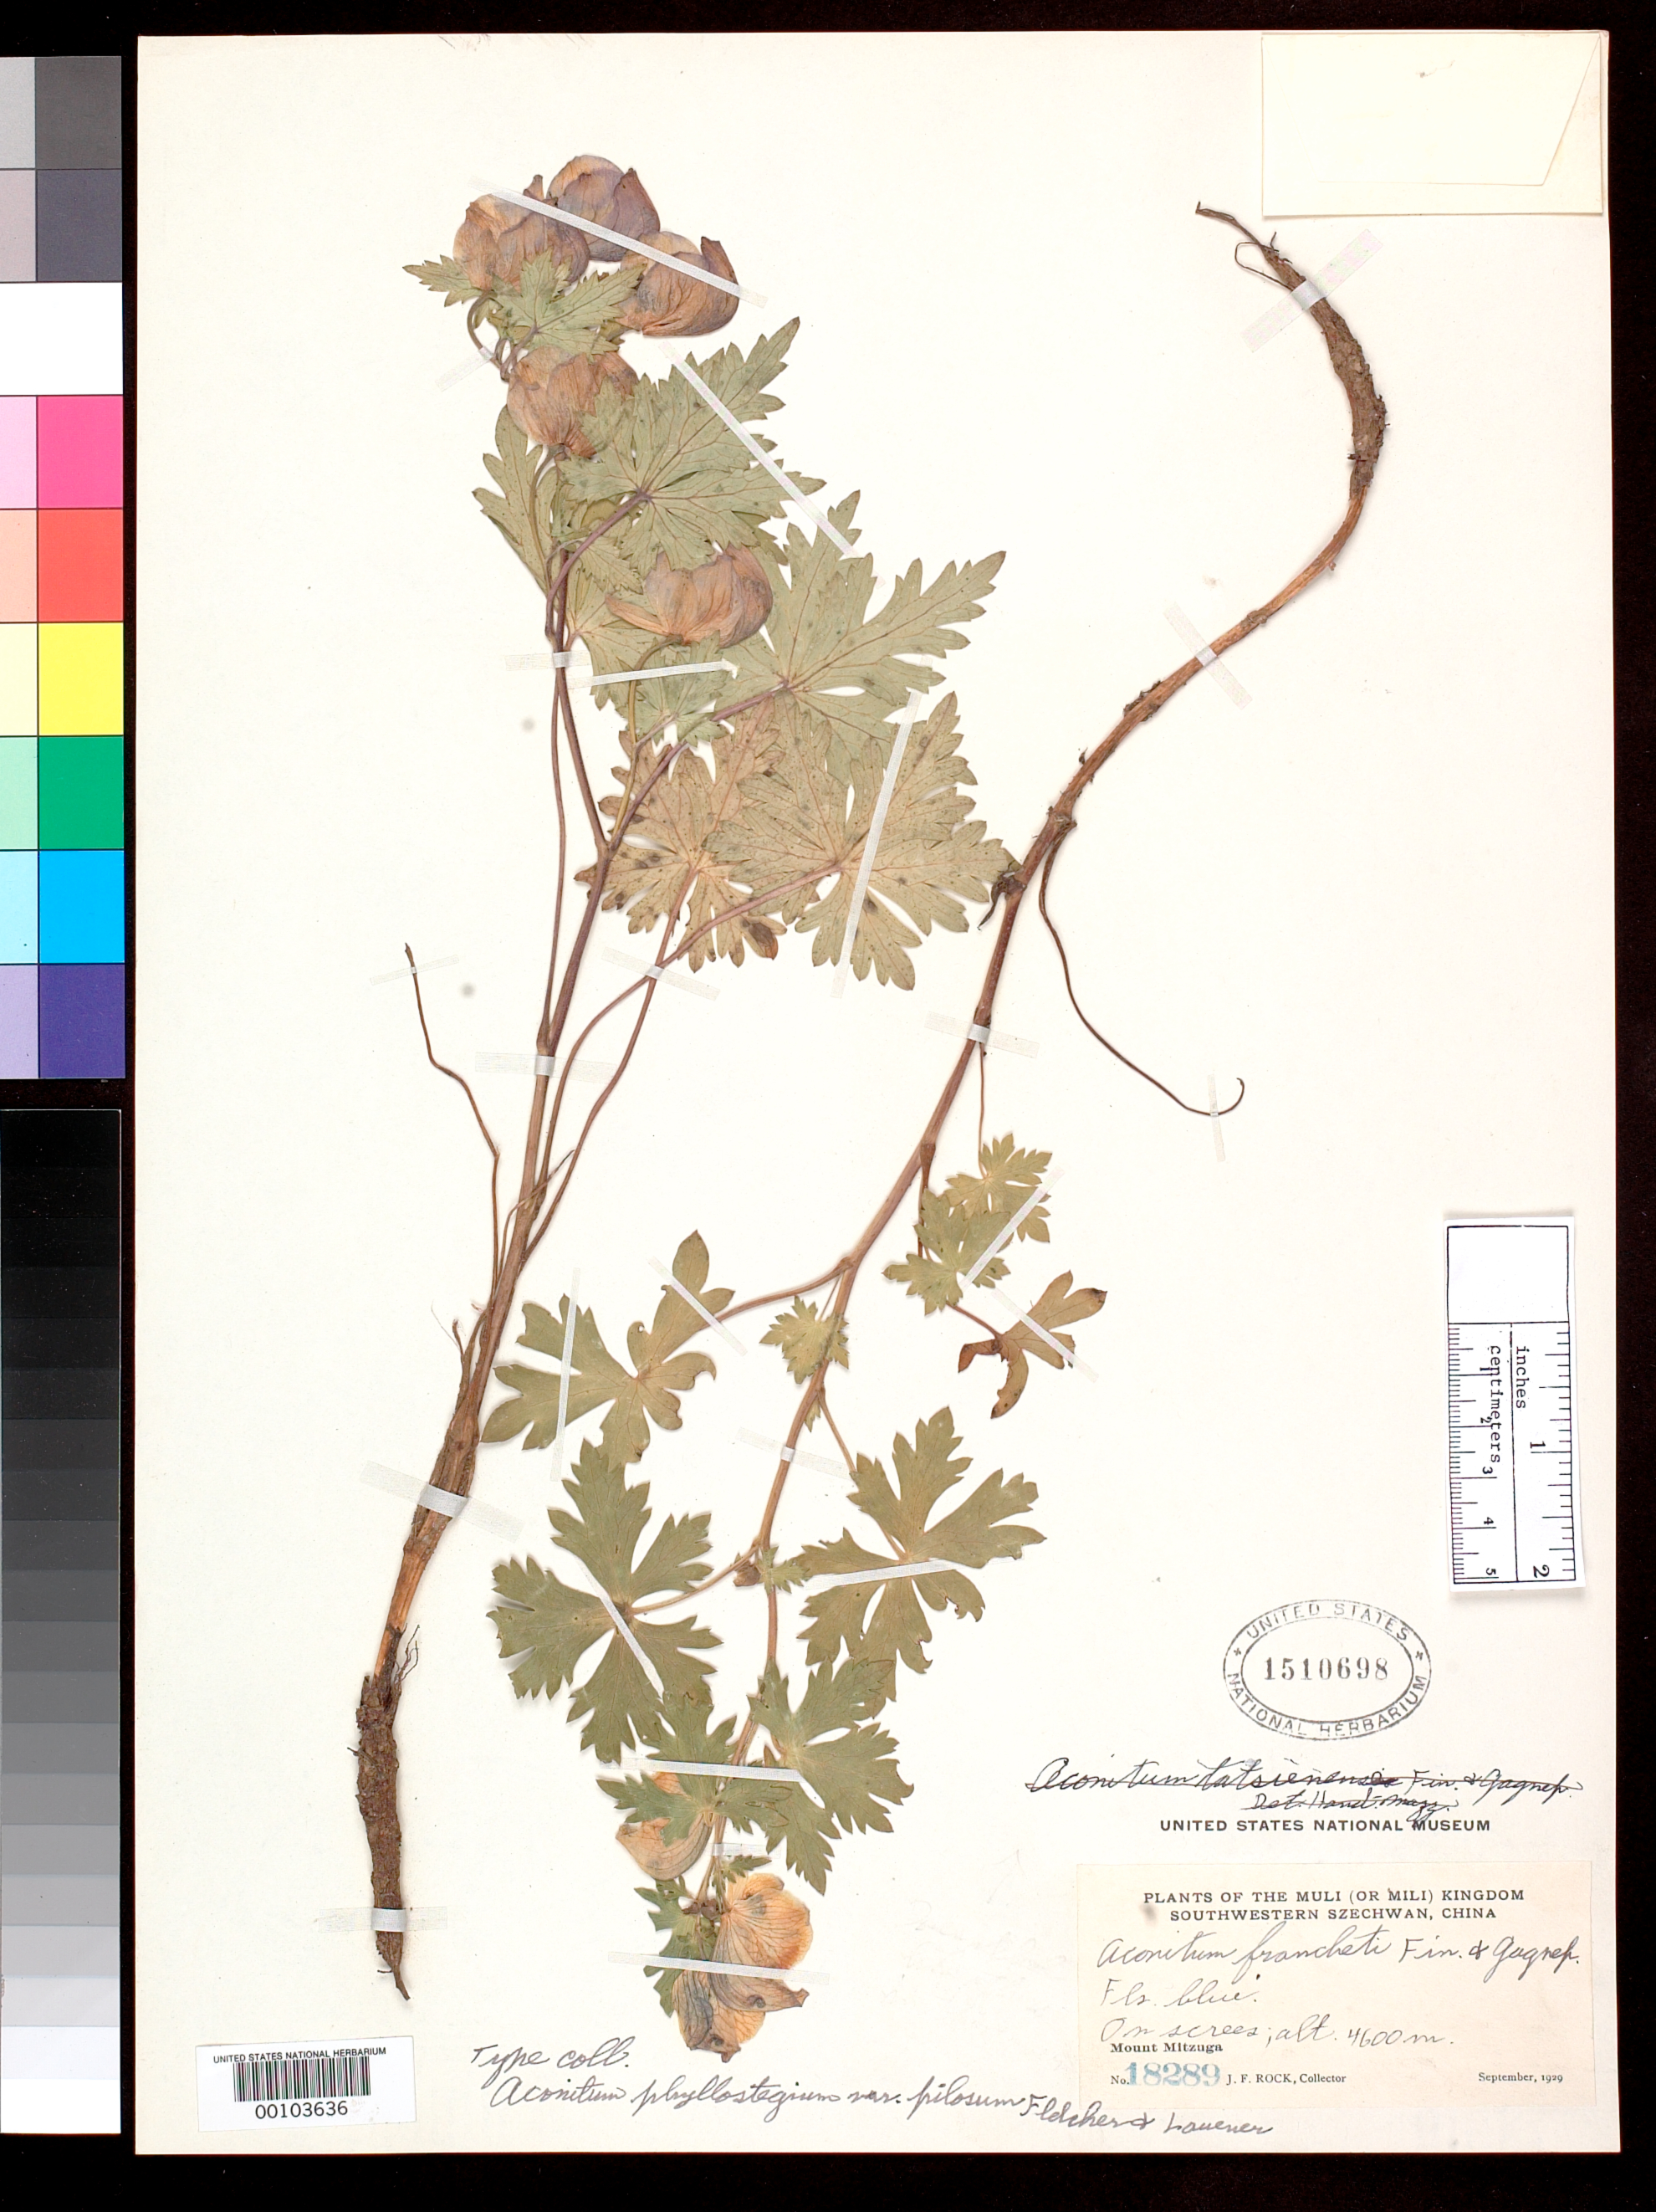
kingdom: Plantae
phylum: Tracheophyta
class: Magnoliopsida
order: Ranunculales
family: Ranunculaceae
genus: Aconitum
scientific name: Aconitum phyllostegium var. pilosum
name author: H.R. Fletcher & Lauener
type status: Isotype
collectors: J. F. Rock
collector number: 18289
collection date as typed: Sep 1903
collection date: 1903-09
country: China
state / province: Sichuan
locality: Mount Mitzuga.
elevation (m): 4600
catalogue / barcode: US 1510698